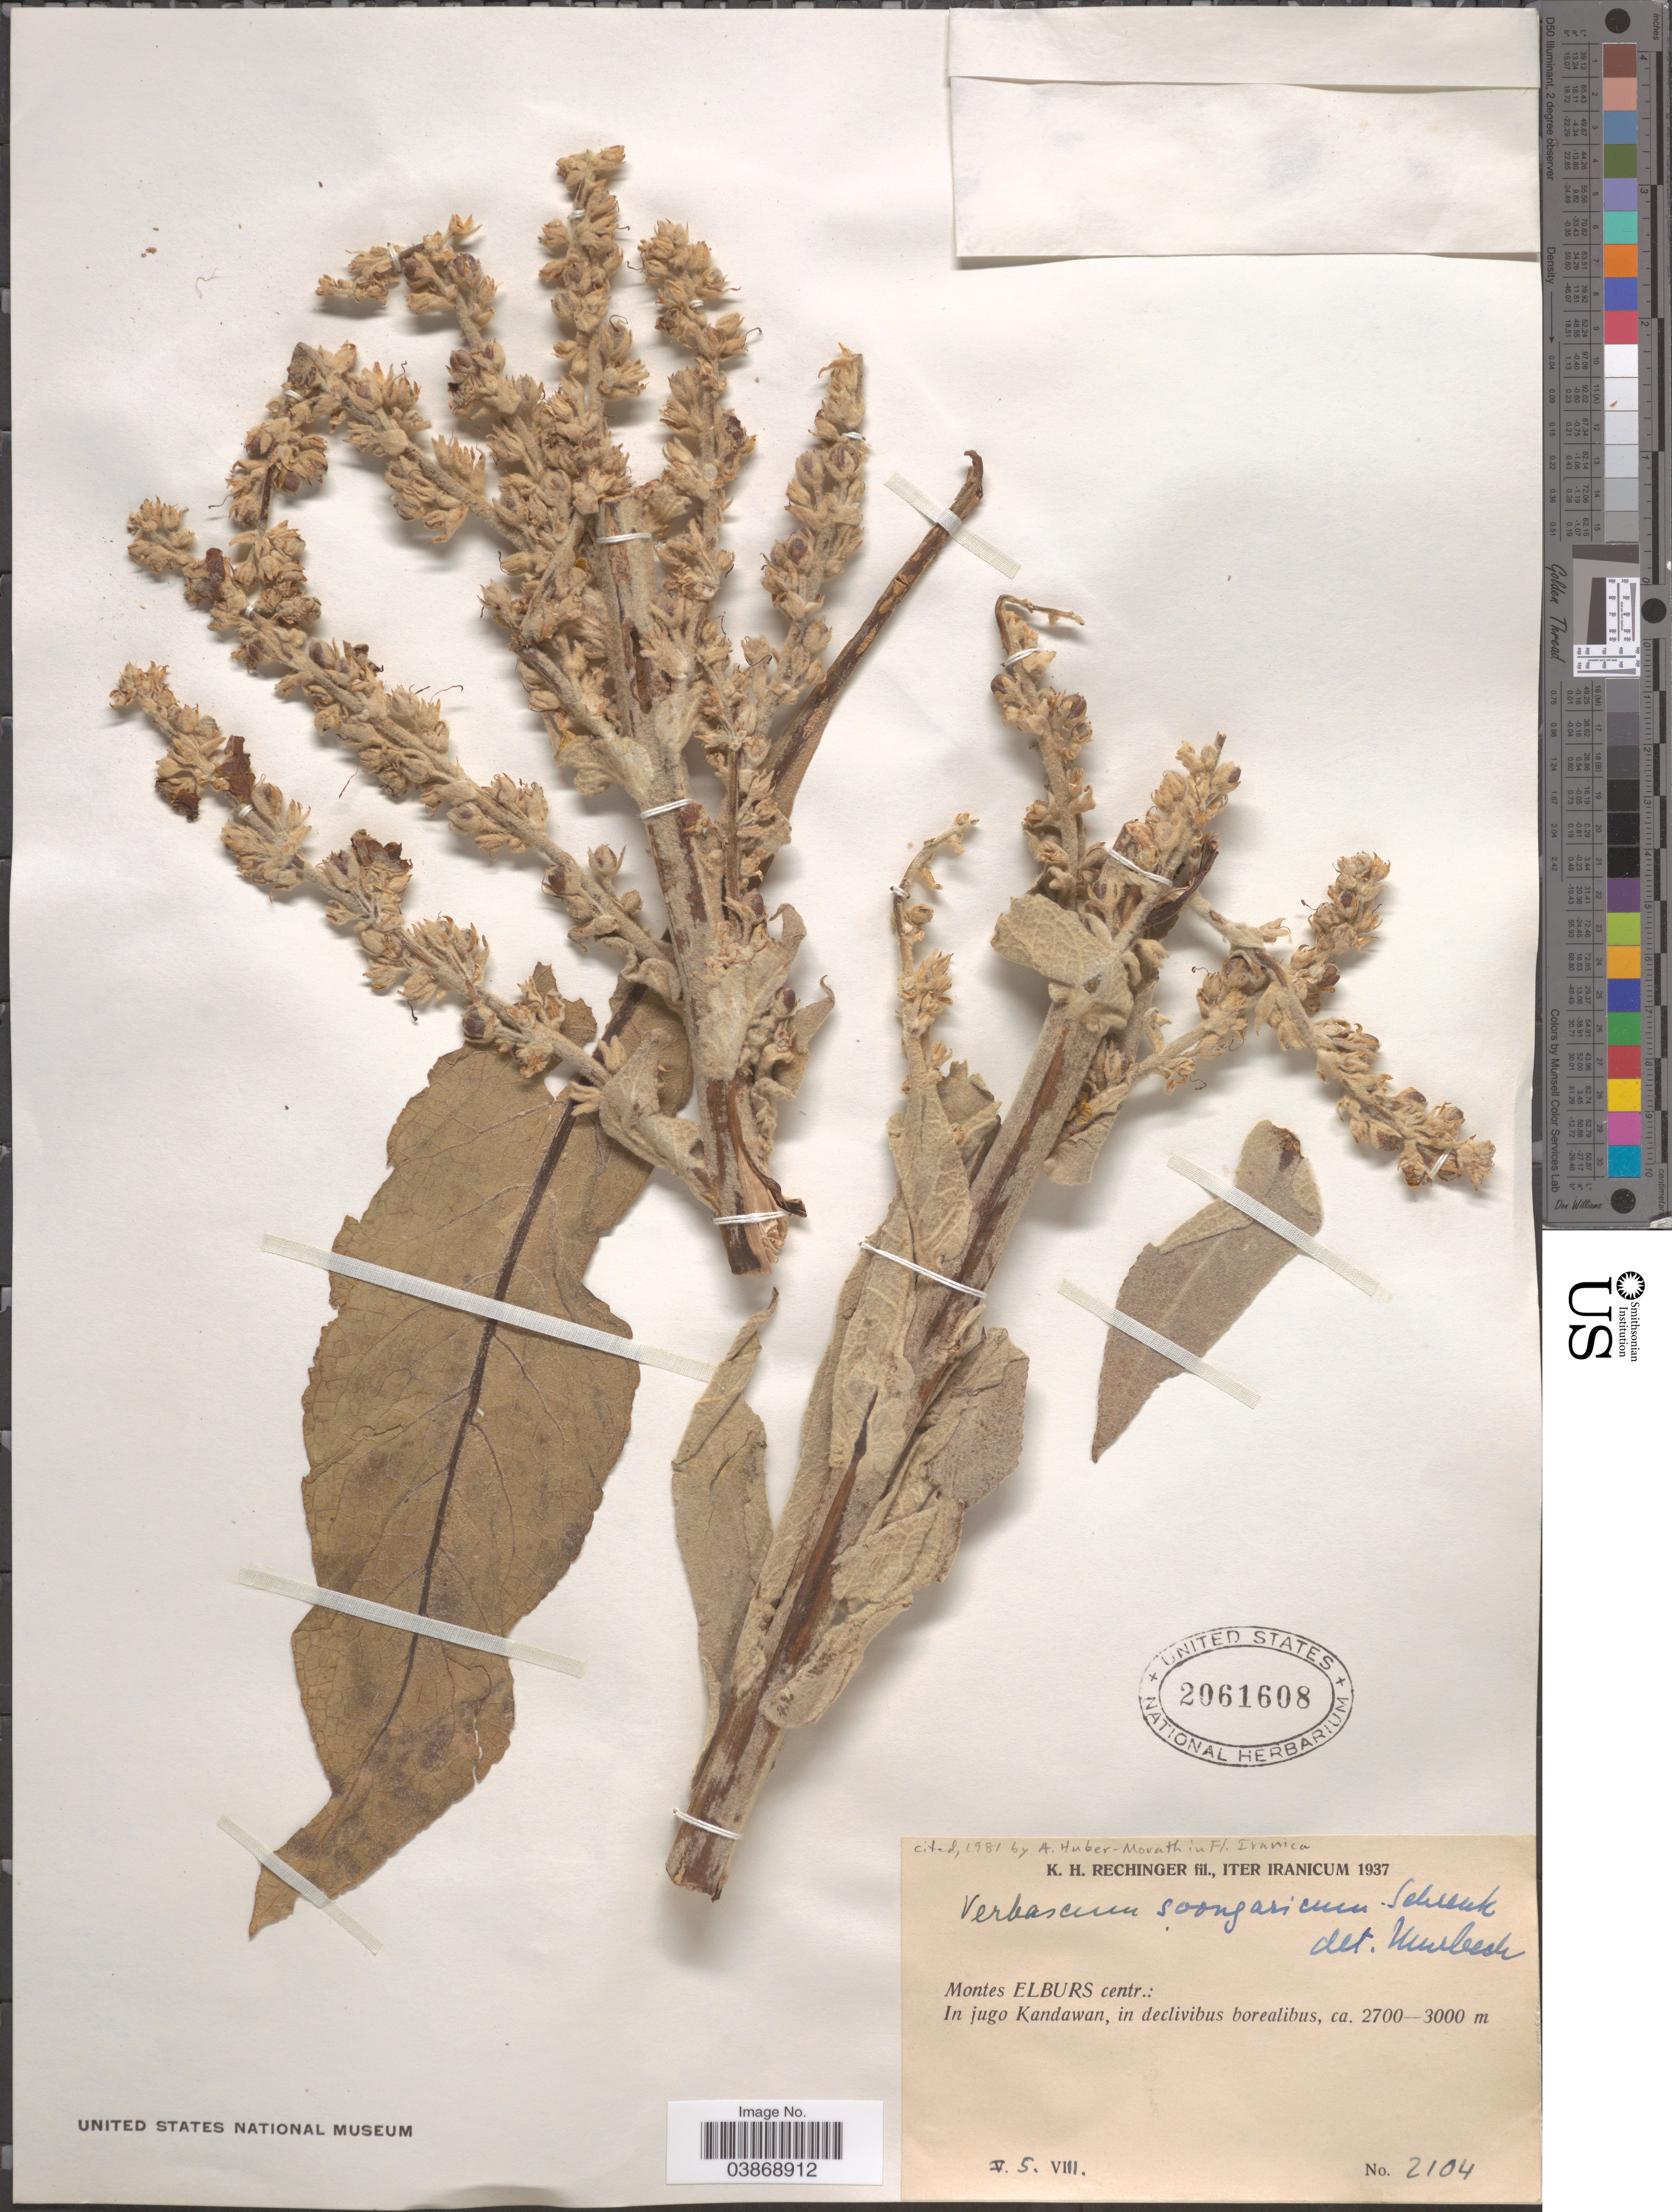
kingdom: Plantae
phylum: Tracheophyta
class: Magnoliopsida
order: Lamiales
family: Scrophulariaceae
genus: Verbascum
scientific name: Verbascum songaricum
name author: Schrenk ex Fisch. & C.A. Mey.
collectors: K. H. Rechinger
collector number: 2104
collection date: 1937-08-05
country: Iran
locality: Montes Elburs centr.: In jugo Kandawan, in declivibus borealibus.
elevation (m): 2700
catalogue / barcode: US 2061608